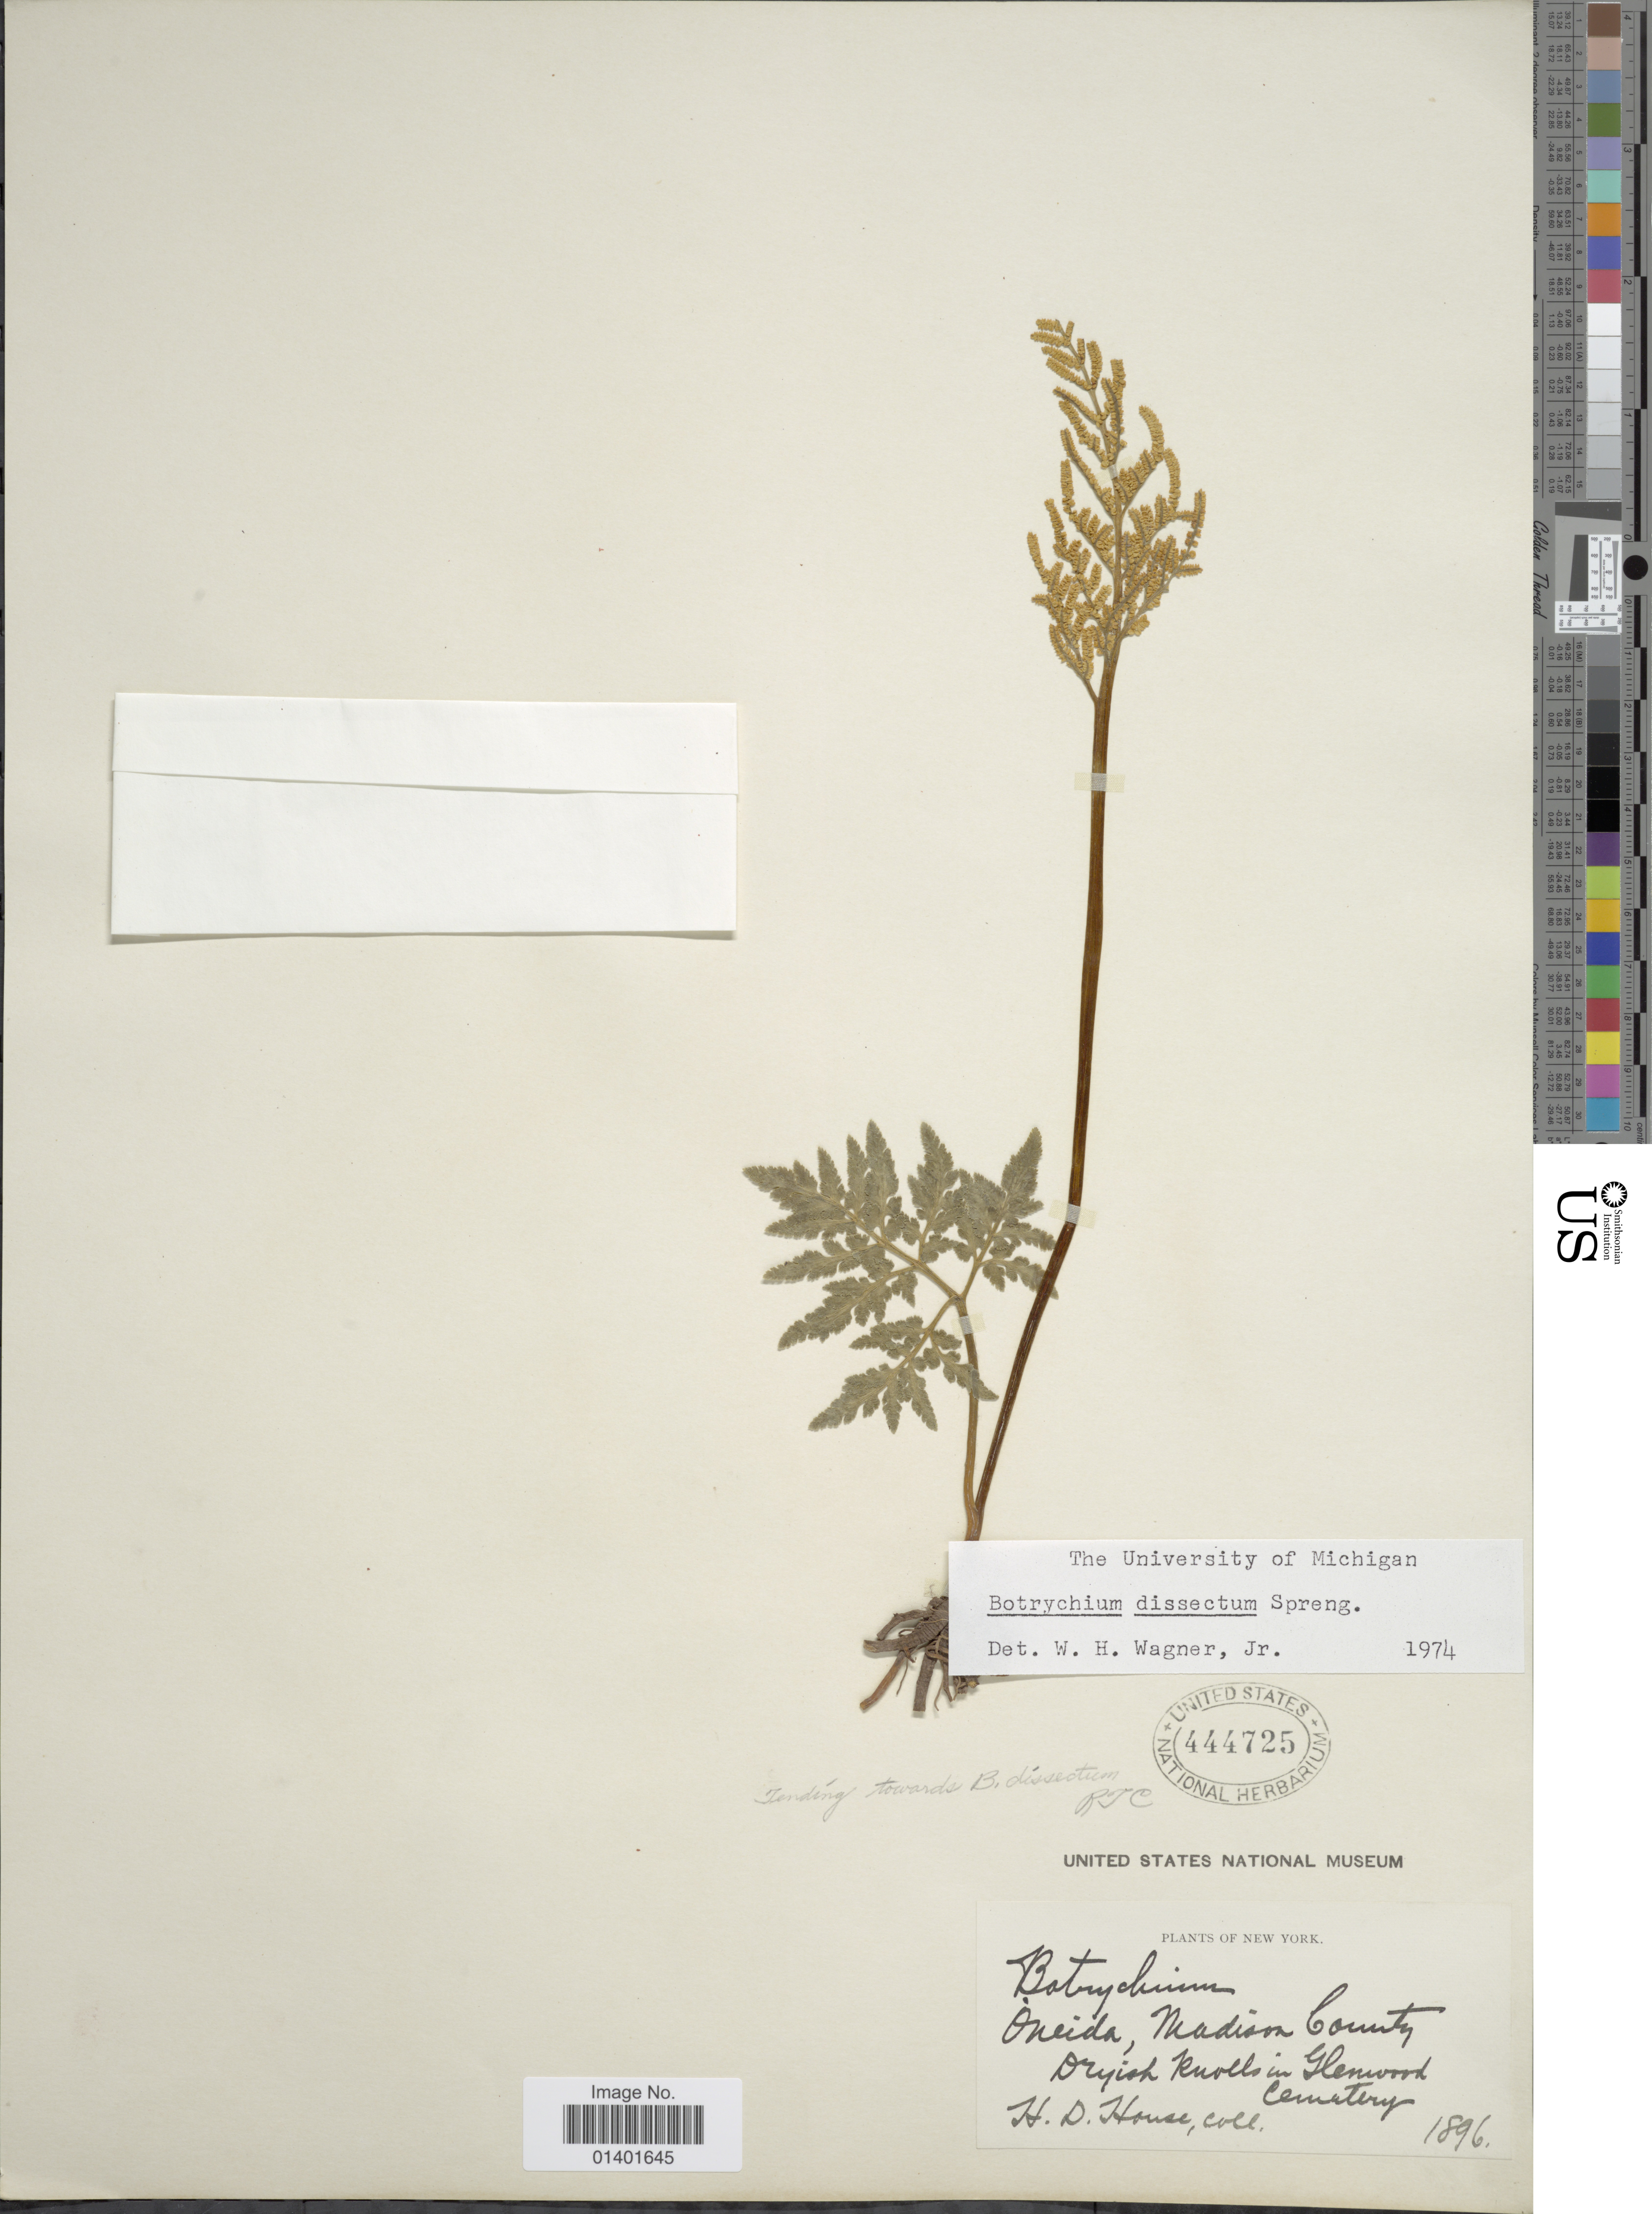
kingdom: Plantae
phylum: Tracheophyta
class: Polypodiopsida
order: Ophioglossales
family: Ophioglossaceae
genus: Botrychium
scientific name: Botrychium dissectum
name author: Spreng.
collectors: H. D. House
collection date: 1896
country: United States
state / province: New York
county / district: Oneida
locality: Oneida, Madison County, Dryish knolls in Glenwood Cemetery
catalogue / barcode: US 444725